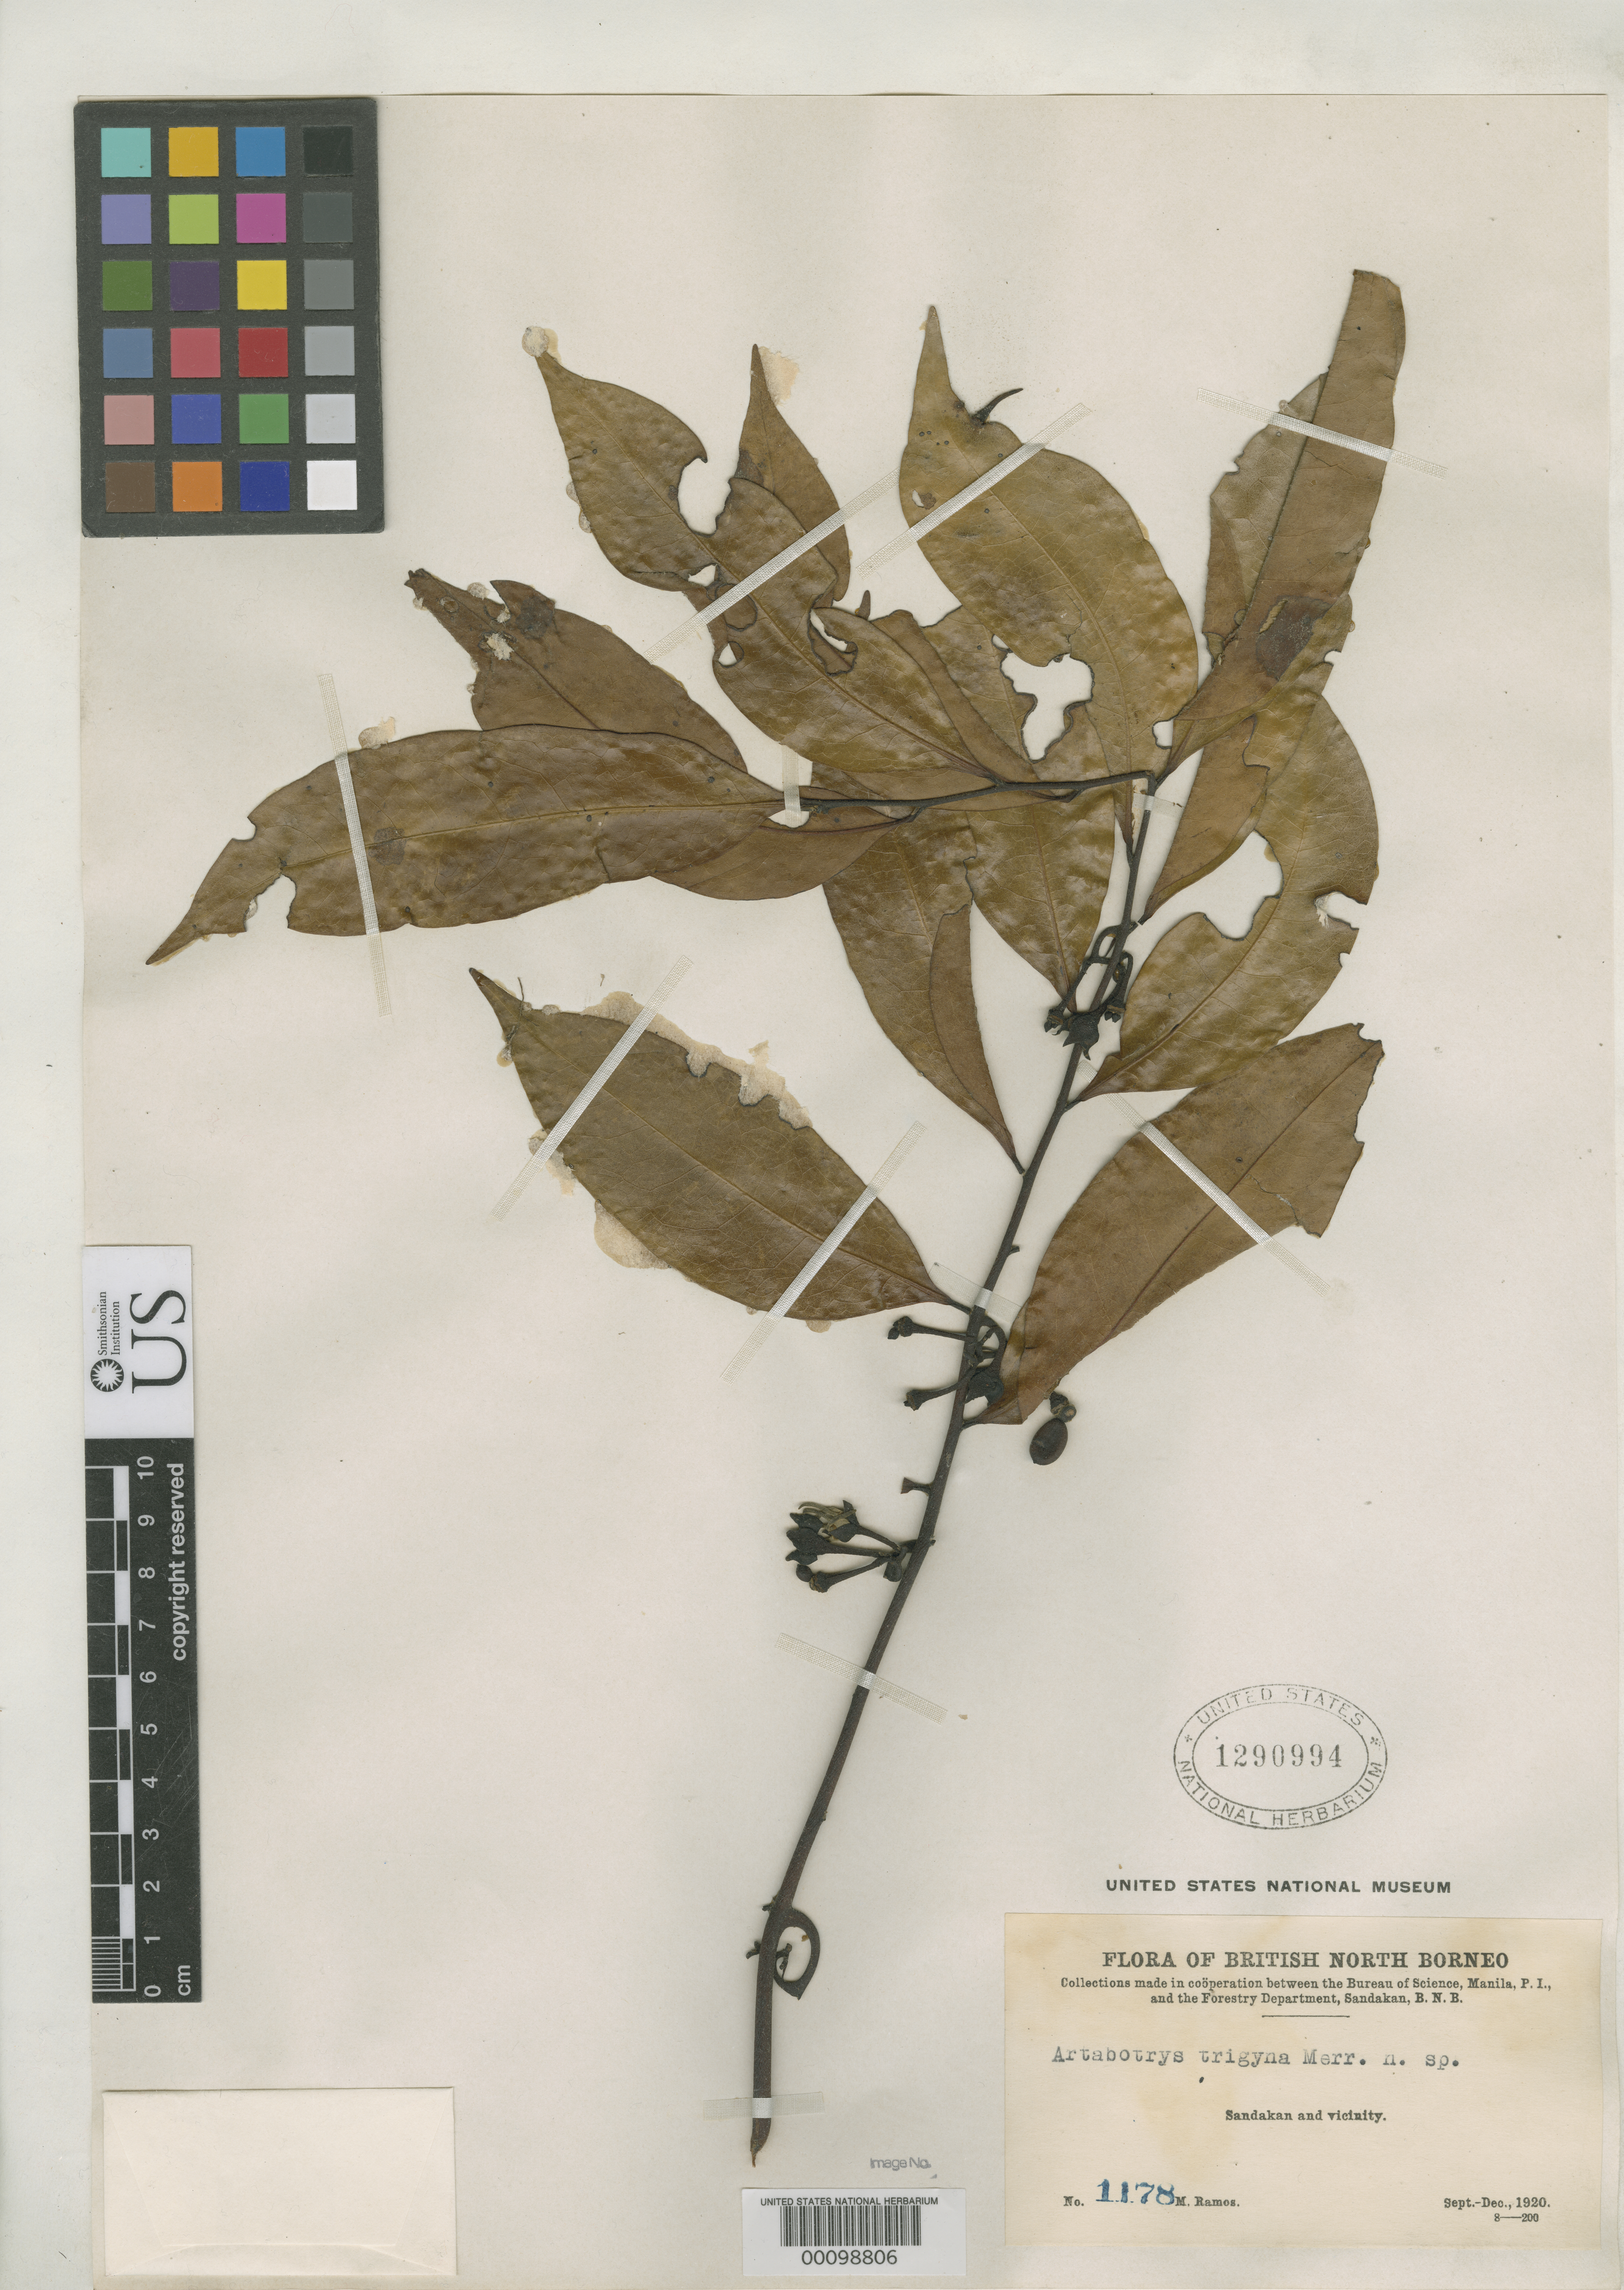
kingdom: Plantae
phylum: Tracheophyta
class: Magnoliopsida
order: Magnoliales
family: Annonaceae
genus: Artabotrys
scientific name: Artabotrys trigynus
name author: Merr.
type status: Isolectotype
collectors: M. Ramos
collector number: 1178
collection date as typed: Sep 1920 to -- Dec 1920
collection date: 1920-09/1920-12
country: Malaysia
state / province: Sabah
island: Borneo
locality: British North Borneo, Sandakan and vicinity.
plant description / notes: Currently accepted name as cited by I.M. Turner, 2009.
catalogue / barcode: US 1290994